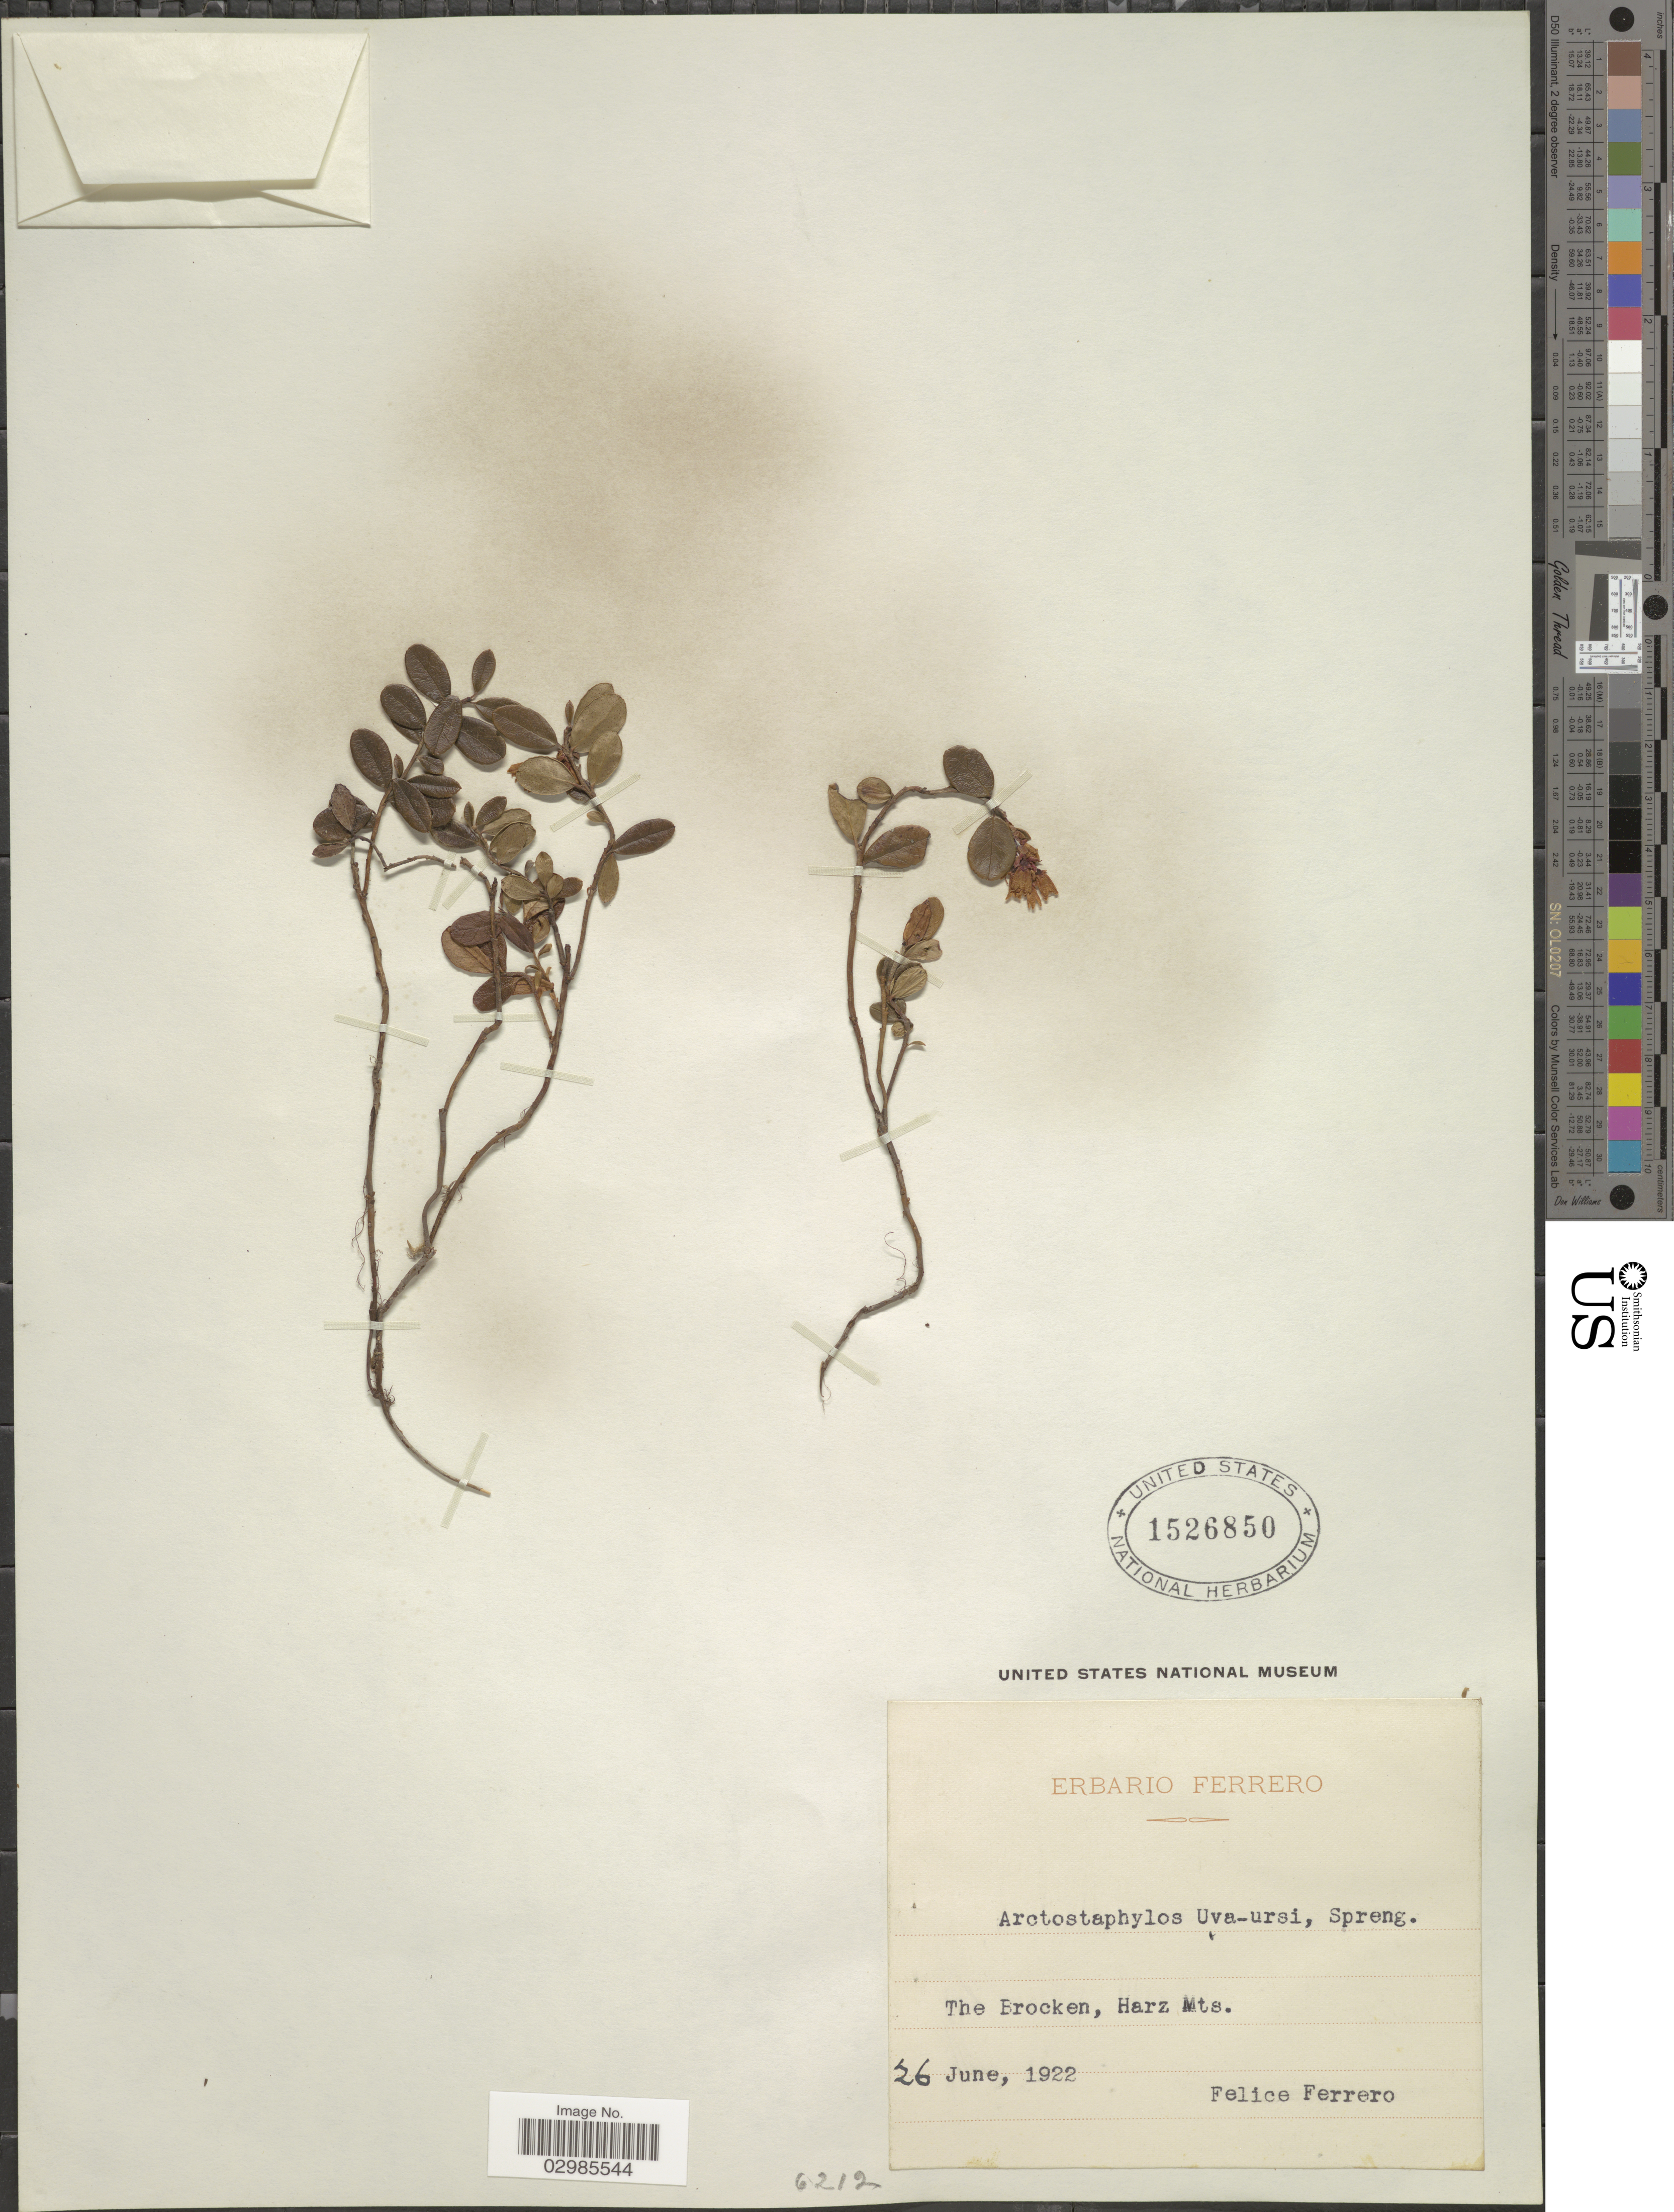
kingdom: Plantae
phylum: Tracheophyta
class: Magnoliopsida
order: Ericales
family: Ericaceae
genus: Arctostaphylos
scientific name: Arctostaphylos uva-ursi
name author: (L.) Spreng.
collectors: F. Ferrero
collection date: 1922-06-26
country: Germany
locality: The Brocken, Harz Mts.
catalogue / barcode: US 1526850